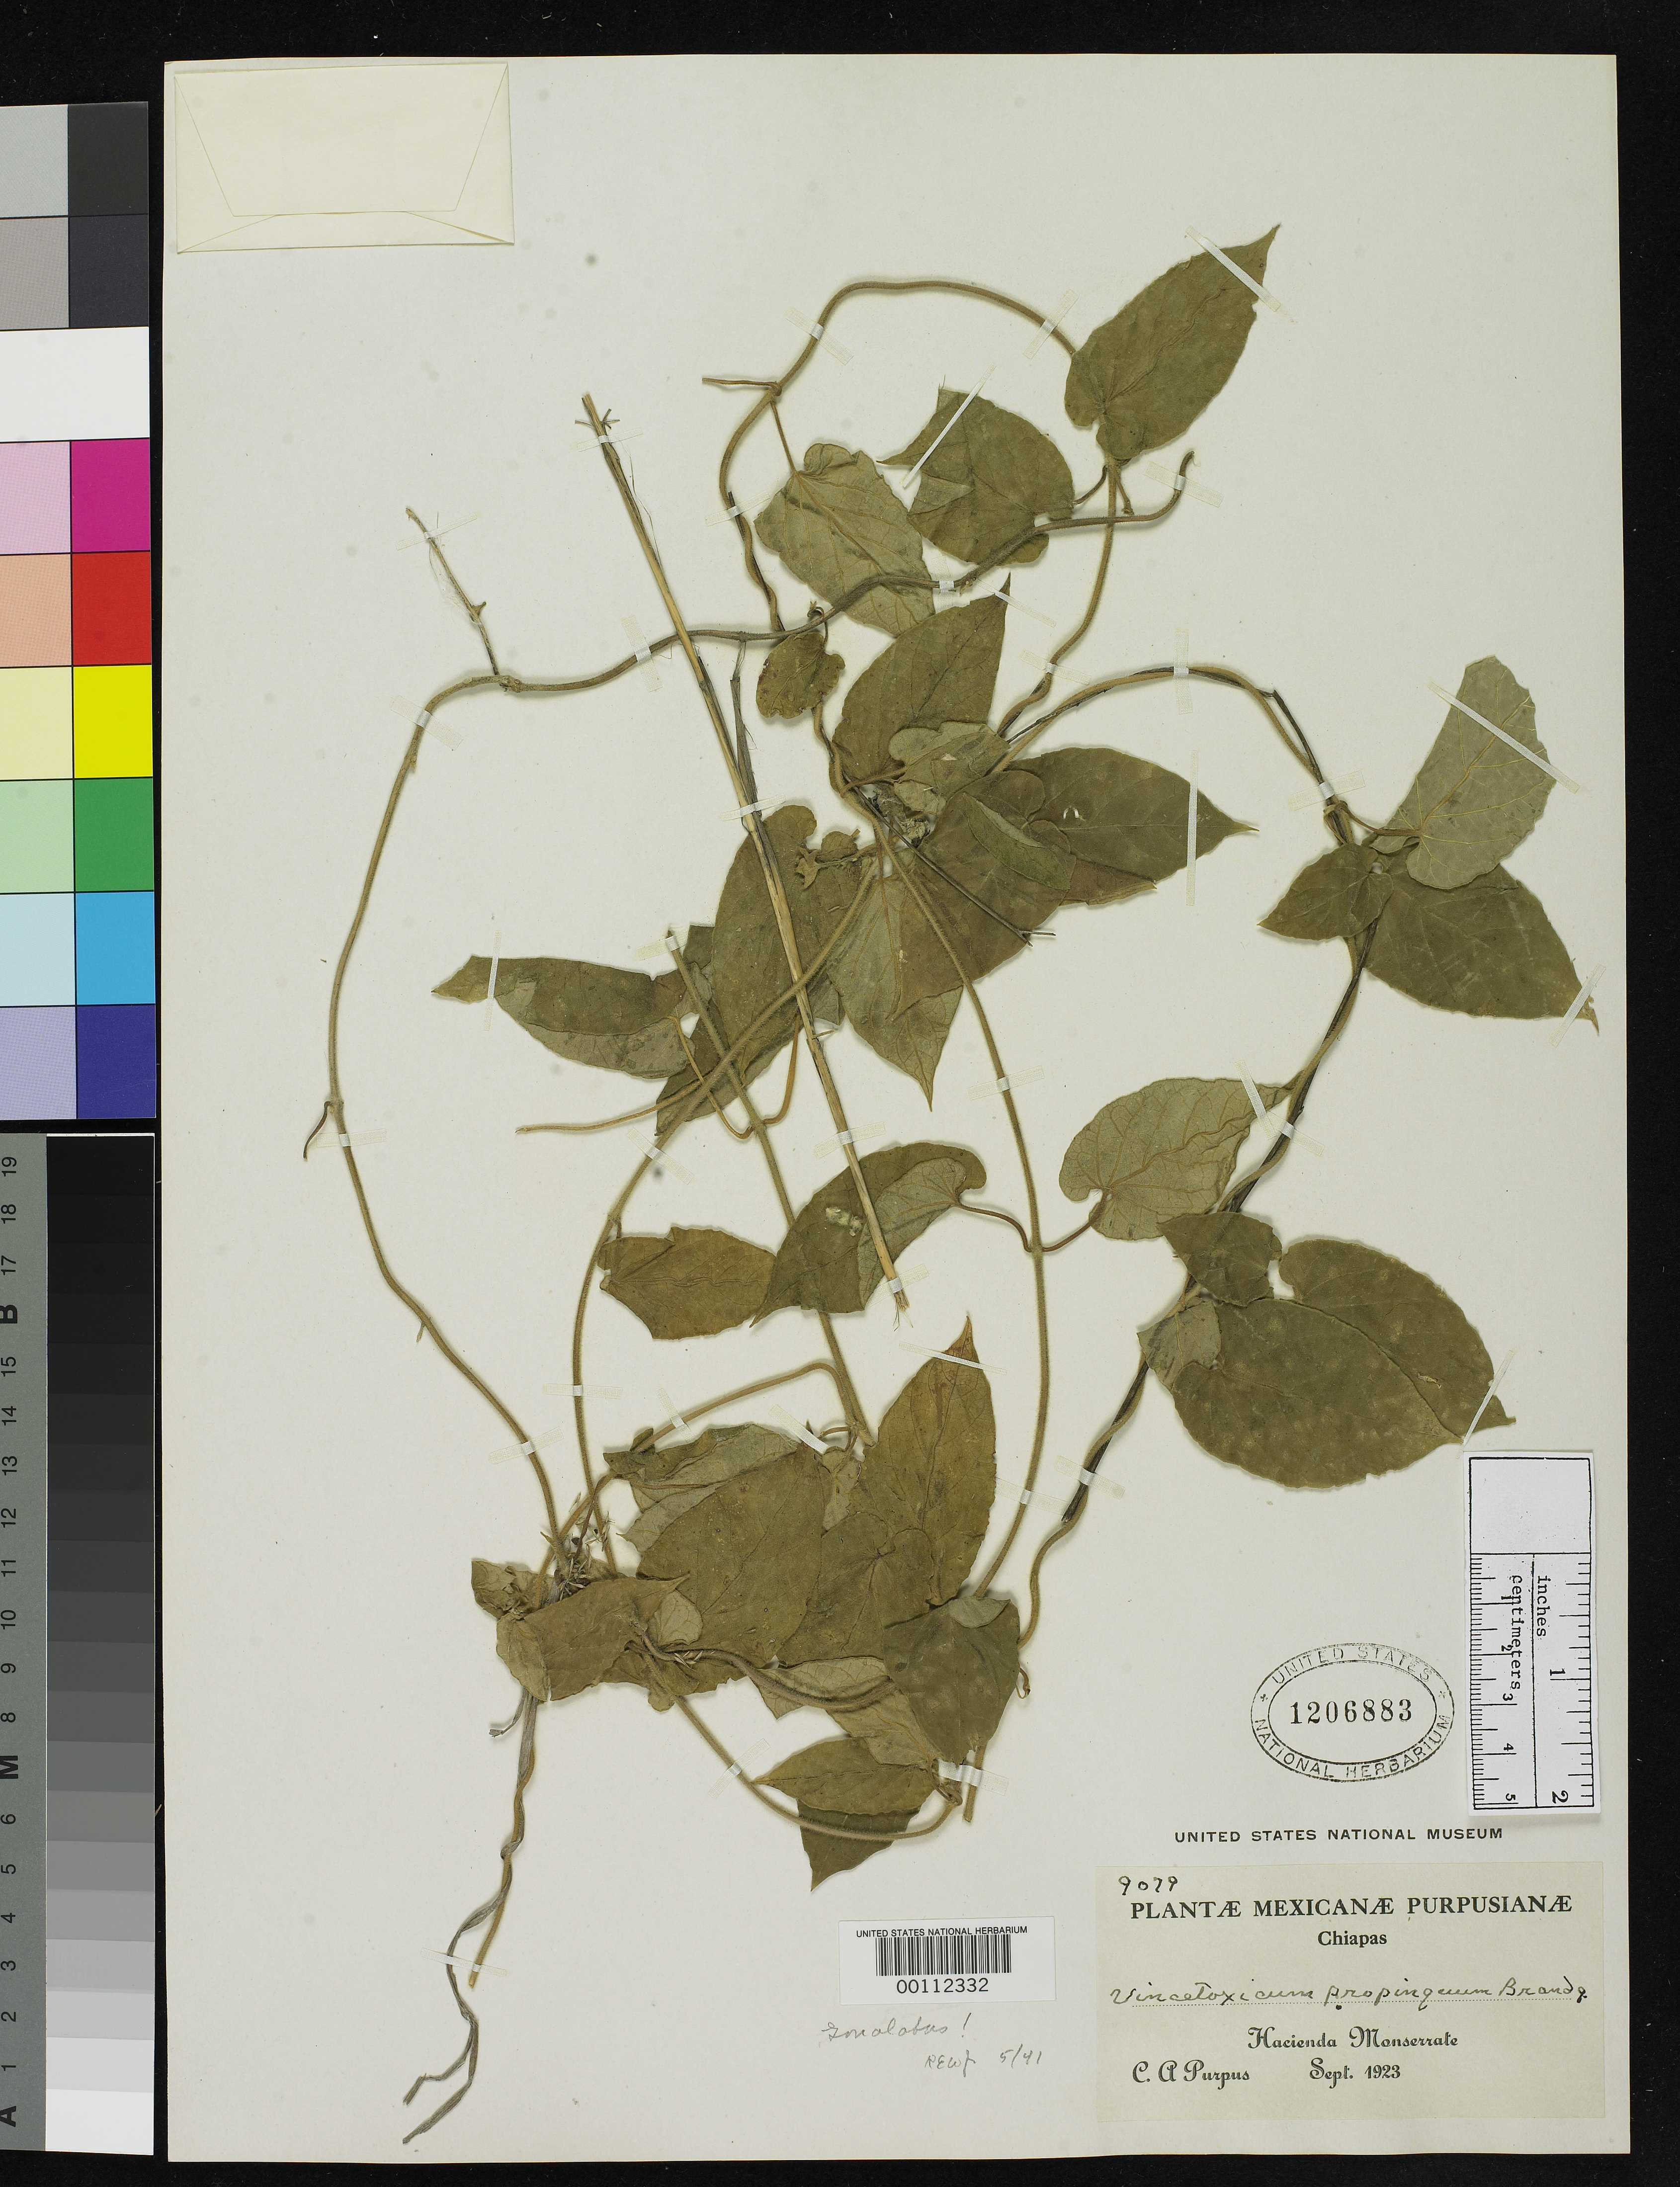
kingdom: Plantae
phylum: Tracheophyta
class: Magnoliopsida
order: Gentianales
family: Apocynaceae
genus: Vincetoxicum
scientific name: Vincetoxicum propinquum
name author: Brandegee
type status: Isotype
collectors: C. A. Purpus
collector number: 9079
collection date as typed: Sep 1923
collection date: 1923-09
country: Mexico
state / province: Chiapas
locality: Near Hacienda Monserrate.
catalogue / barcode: US 1206883